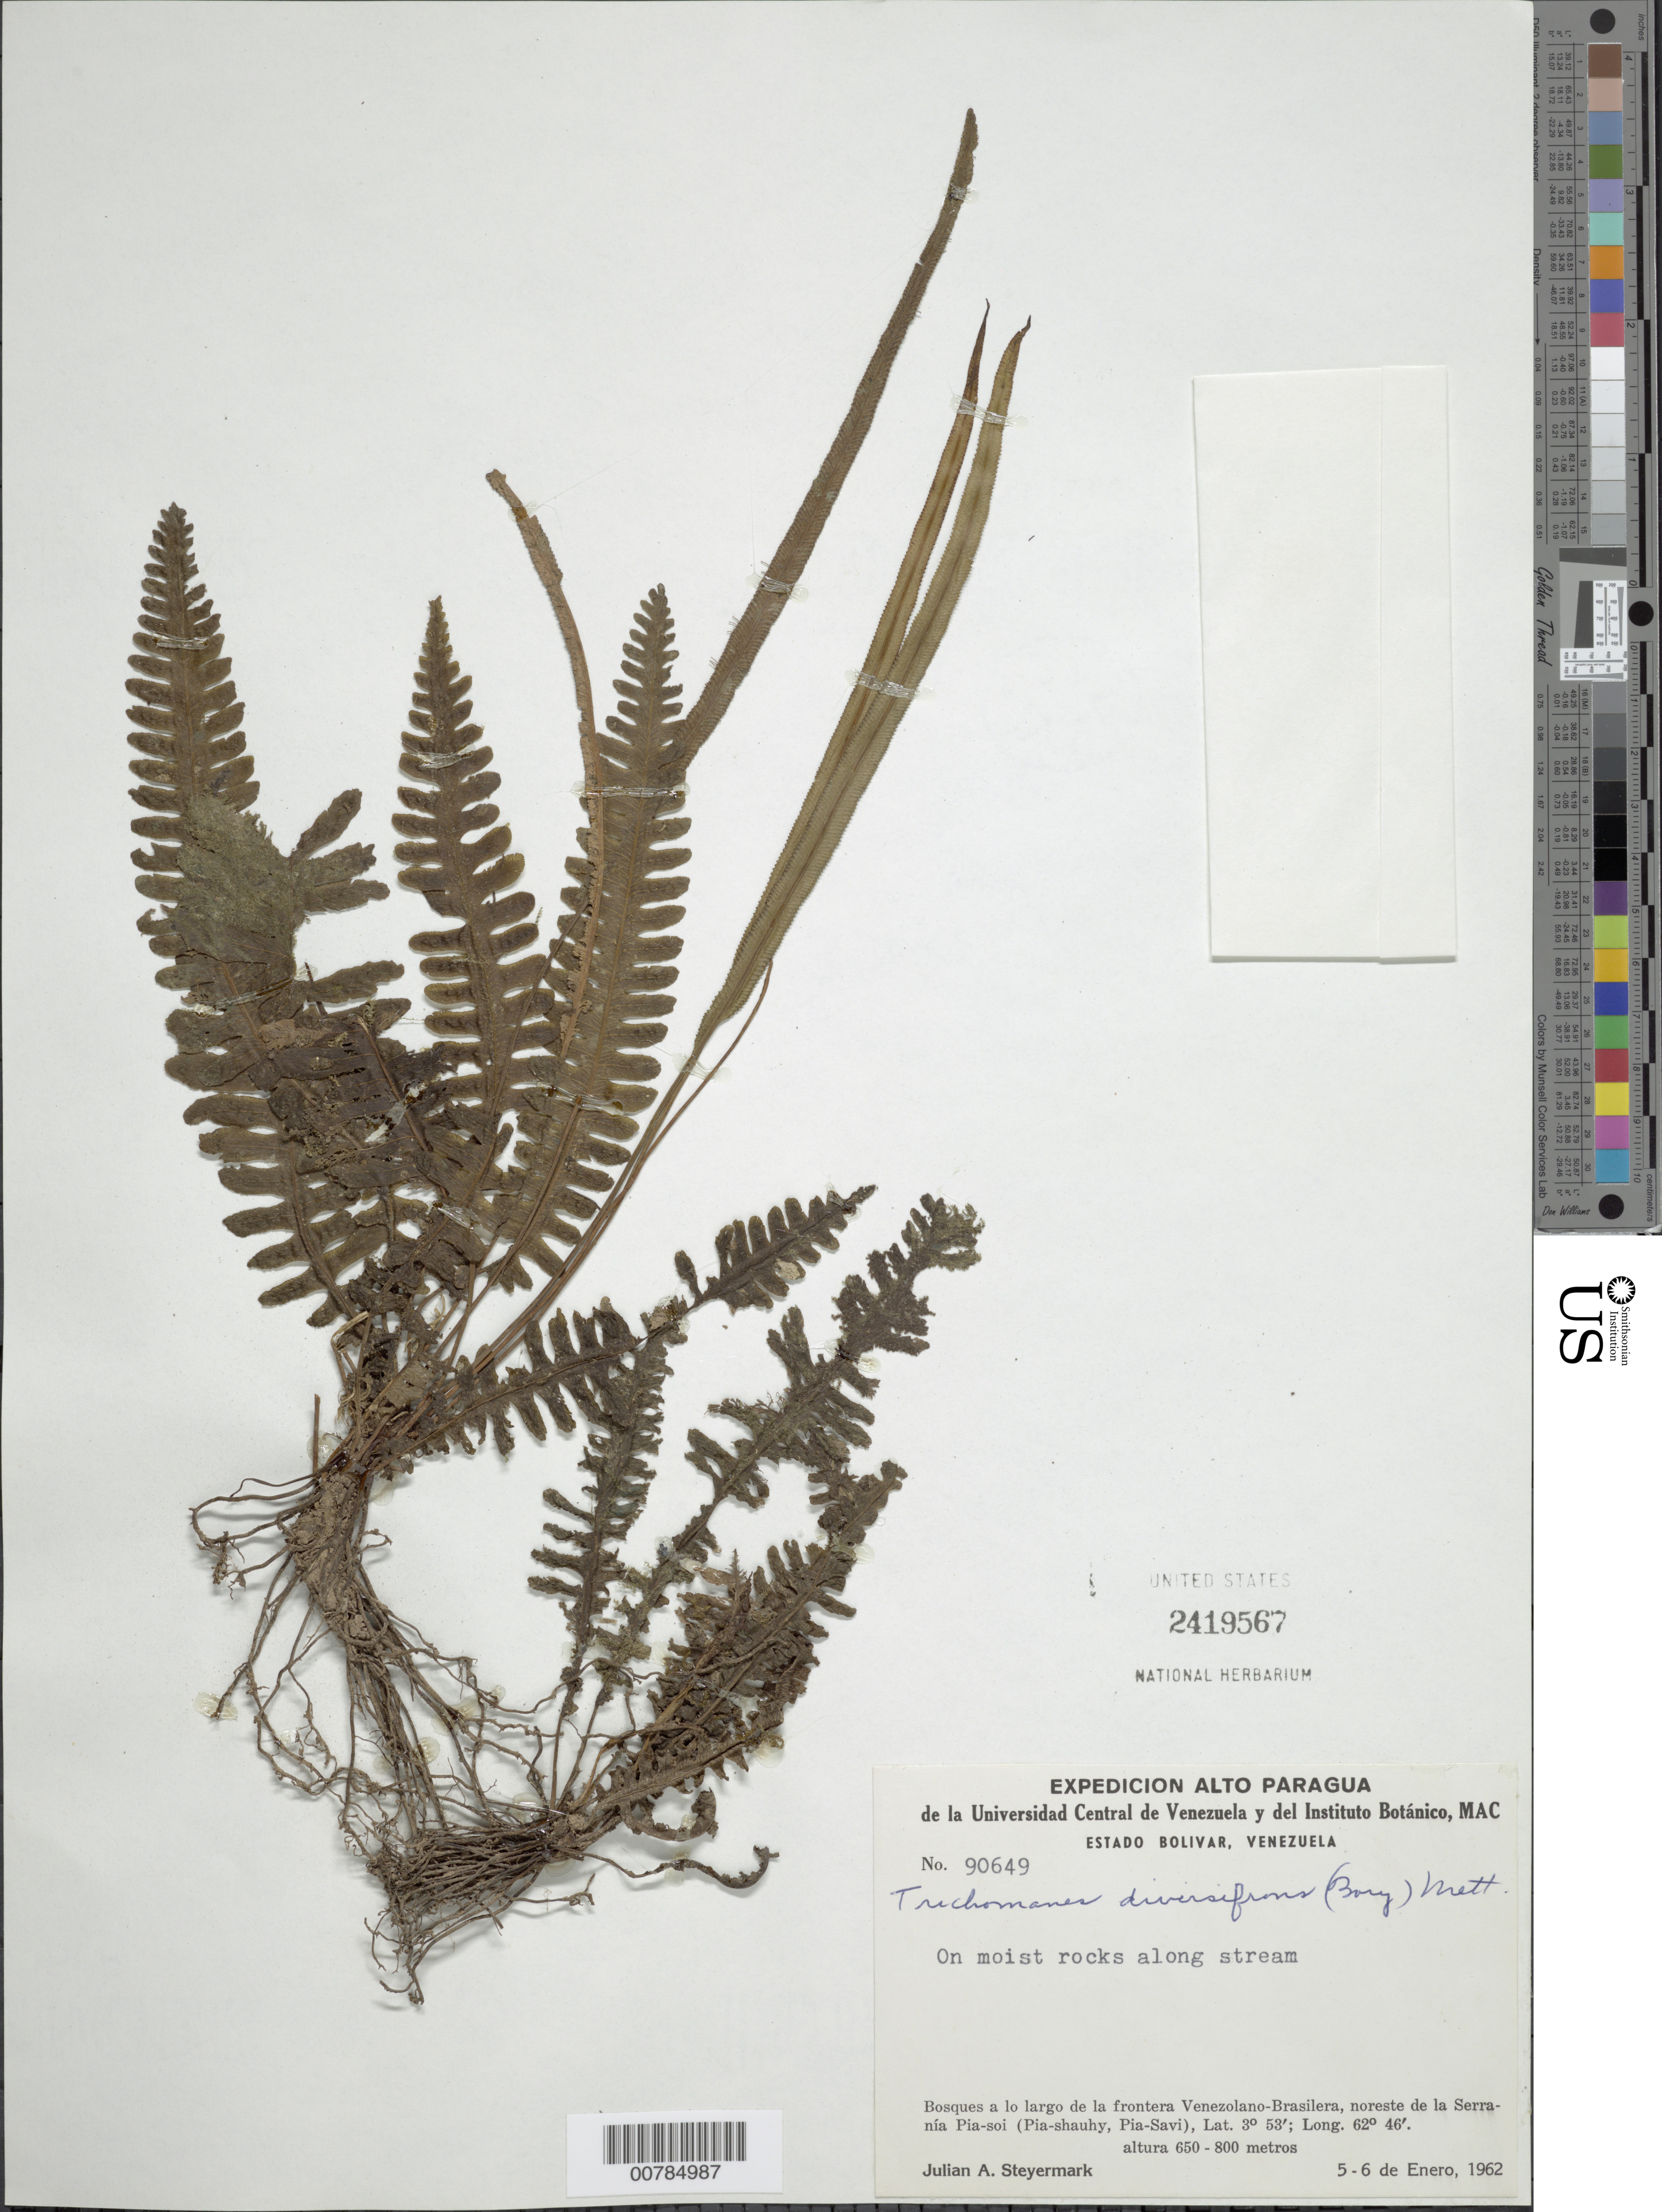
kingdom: Plantae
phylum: Tracheophyta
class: Polypodiopsida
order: Hymenophyllales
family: Hymenophyllaceae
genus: Trichomanes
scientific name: Trichomanes diversifrons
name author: (Bory) Mett. ex Sadeb.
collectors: J. Steyermark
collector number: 90649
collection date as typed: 5-Jan-62 to 6-Jan-62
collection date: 1962-01-05/1962-01-06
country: Venezuela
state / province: Bolívar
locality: Serranía Pia-soi, NE of; on Venezuela-Brazil border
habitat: Forest; on moist rocks along stream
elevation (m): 650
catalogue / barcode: US 2419567